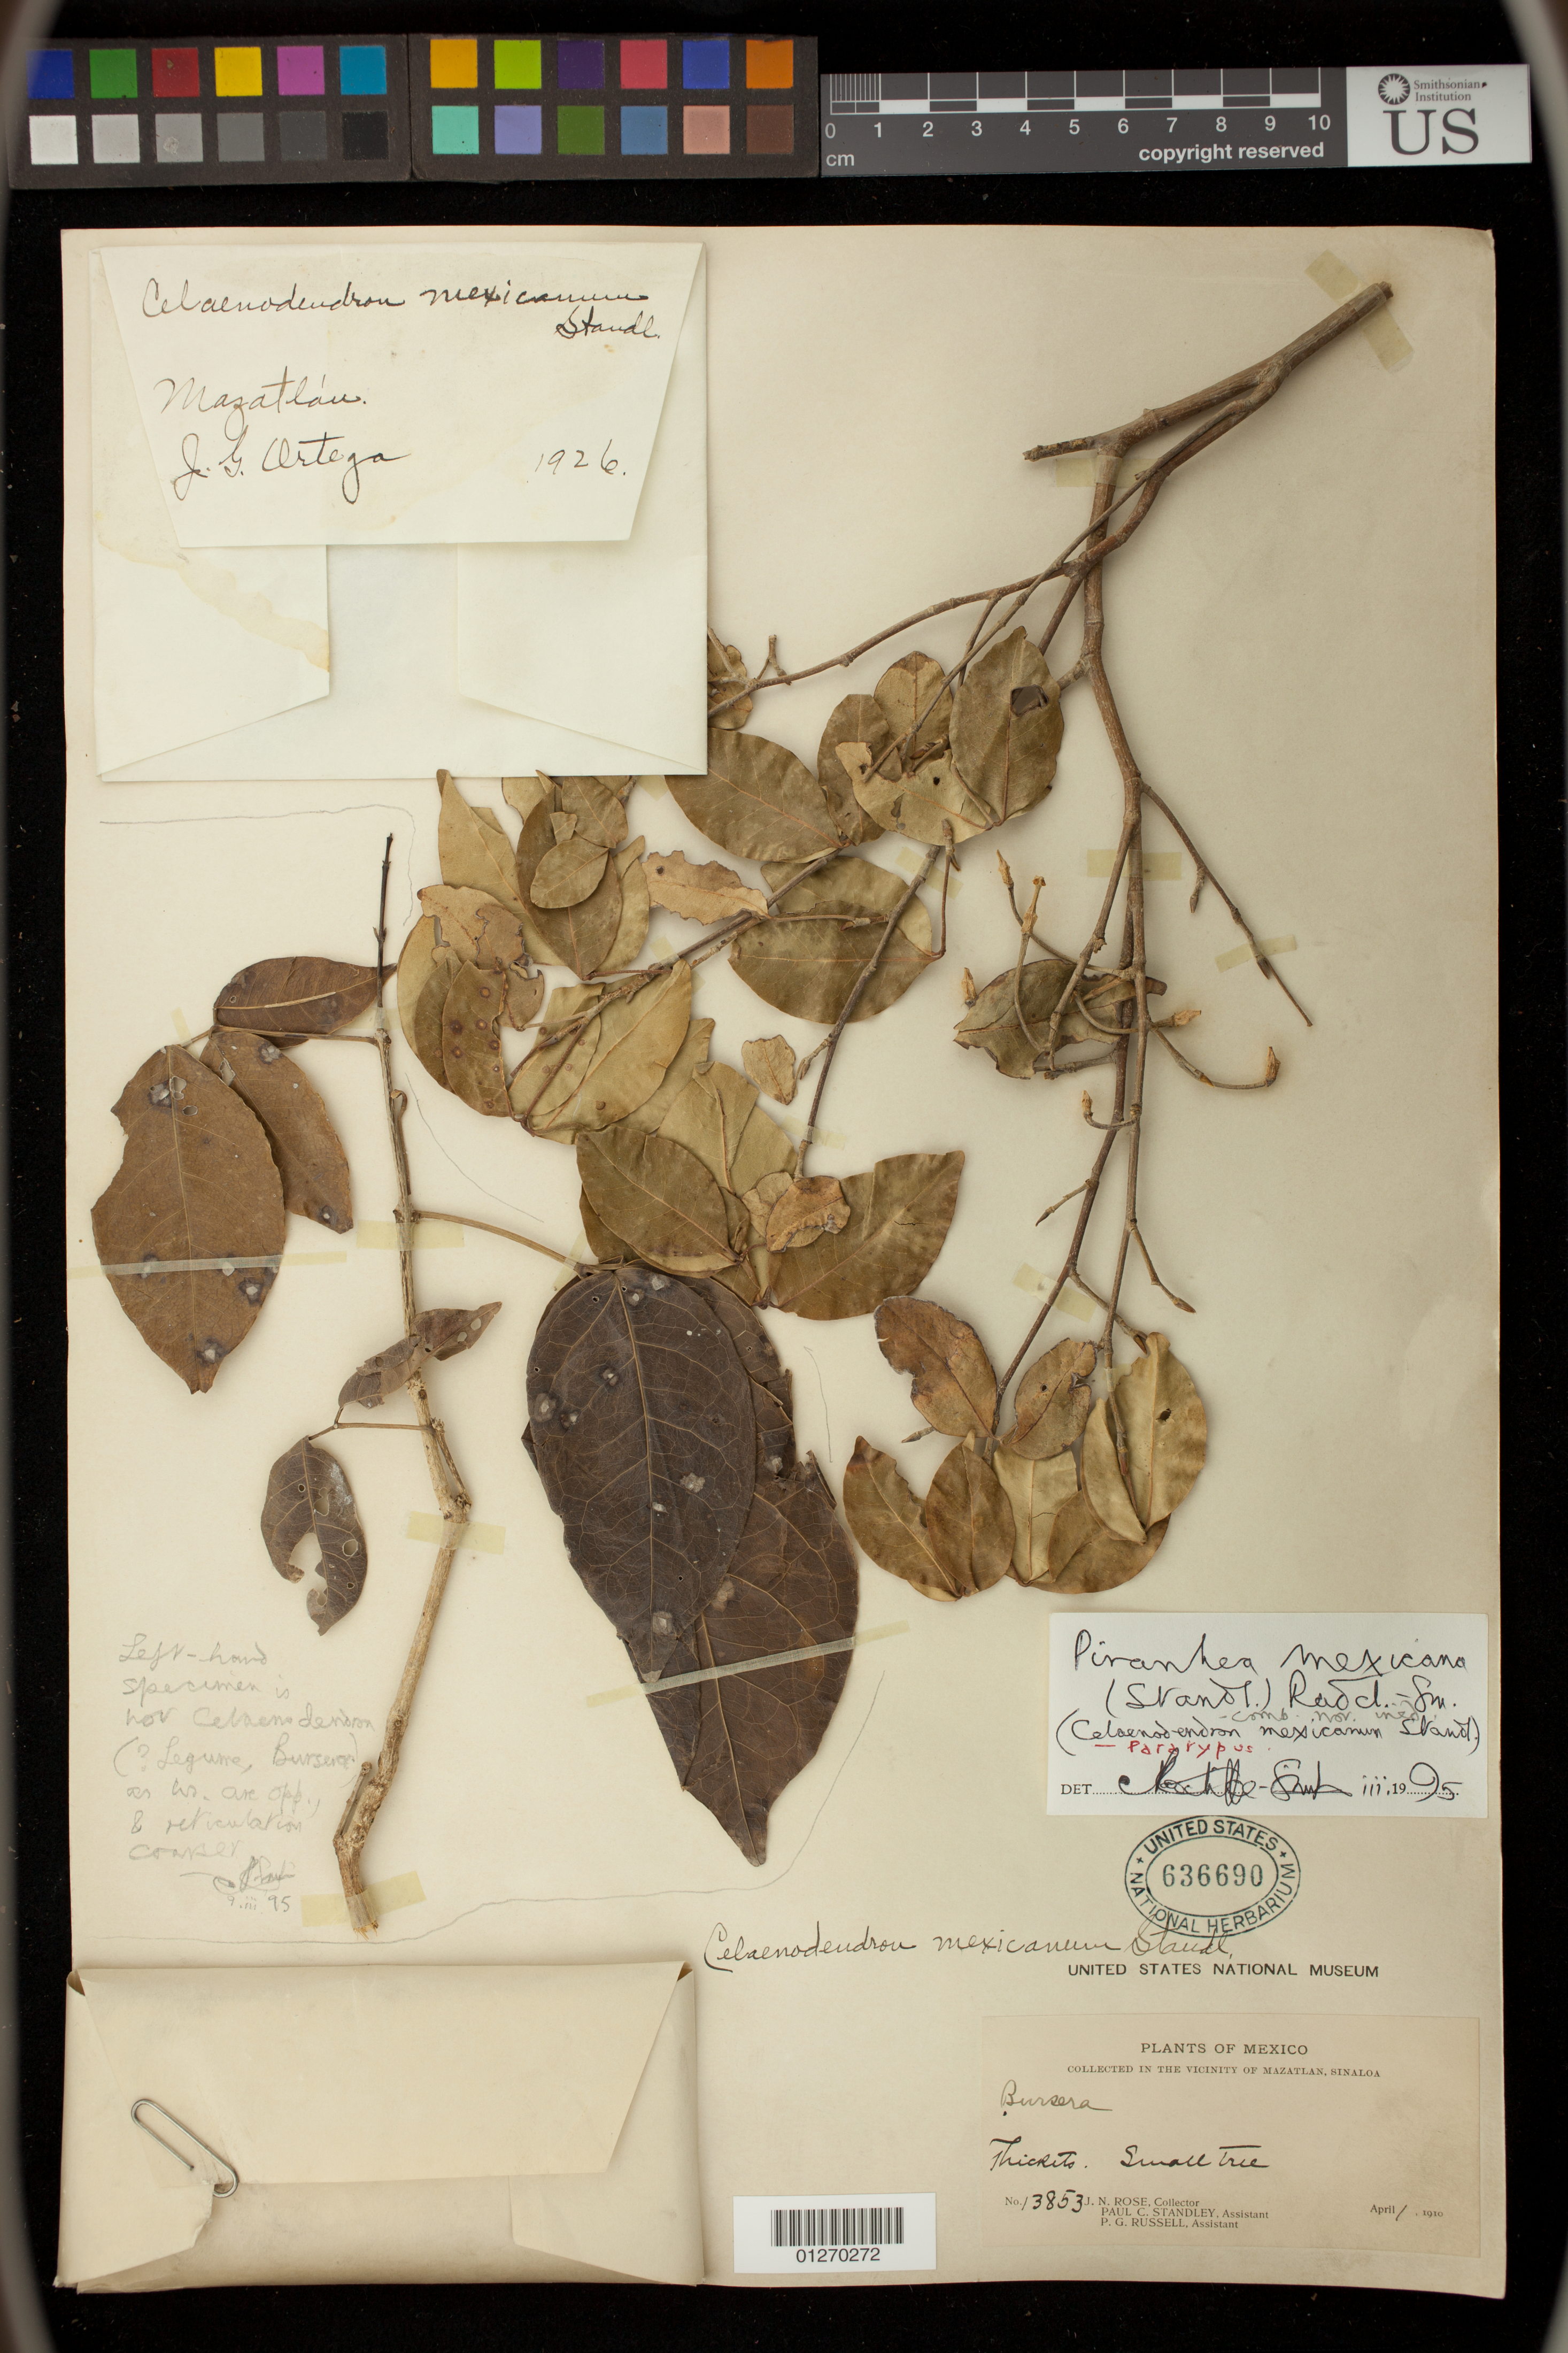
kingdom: Plantae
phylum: Tracheophyta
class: Magnoliopsida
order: Malpighiales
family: Picrodendraceae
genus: Piranhea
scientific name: Piranhea mexicana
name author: (Standl.) Radcl.-Sm.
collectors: L. B. Rose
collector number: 13853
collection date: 1910-04-01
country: Mexico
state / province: Sinaloa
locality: Vicinity of Mazatlan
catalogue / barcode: US 636690